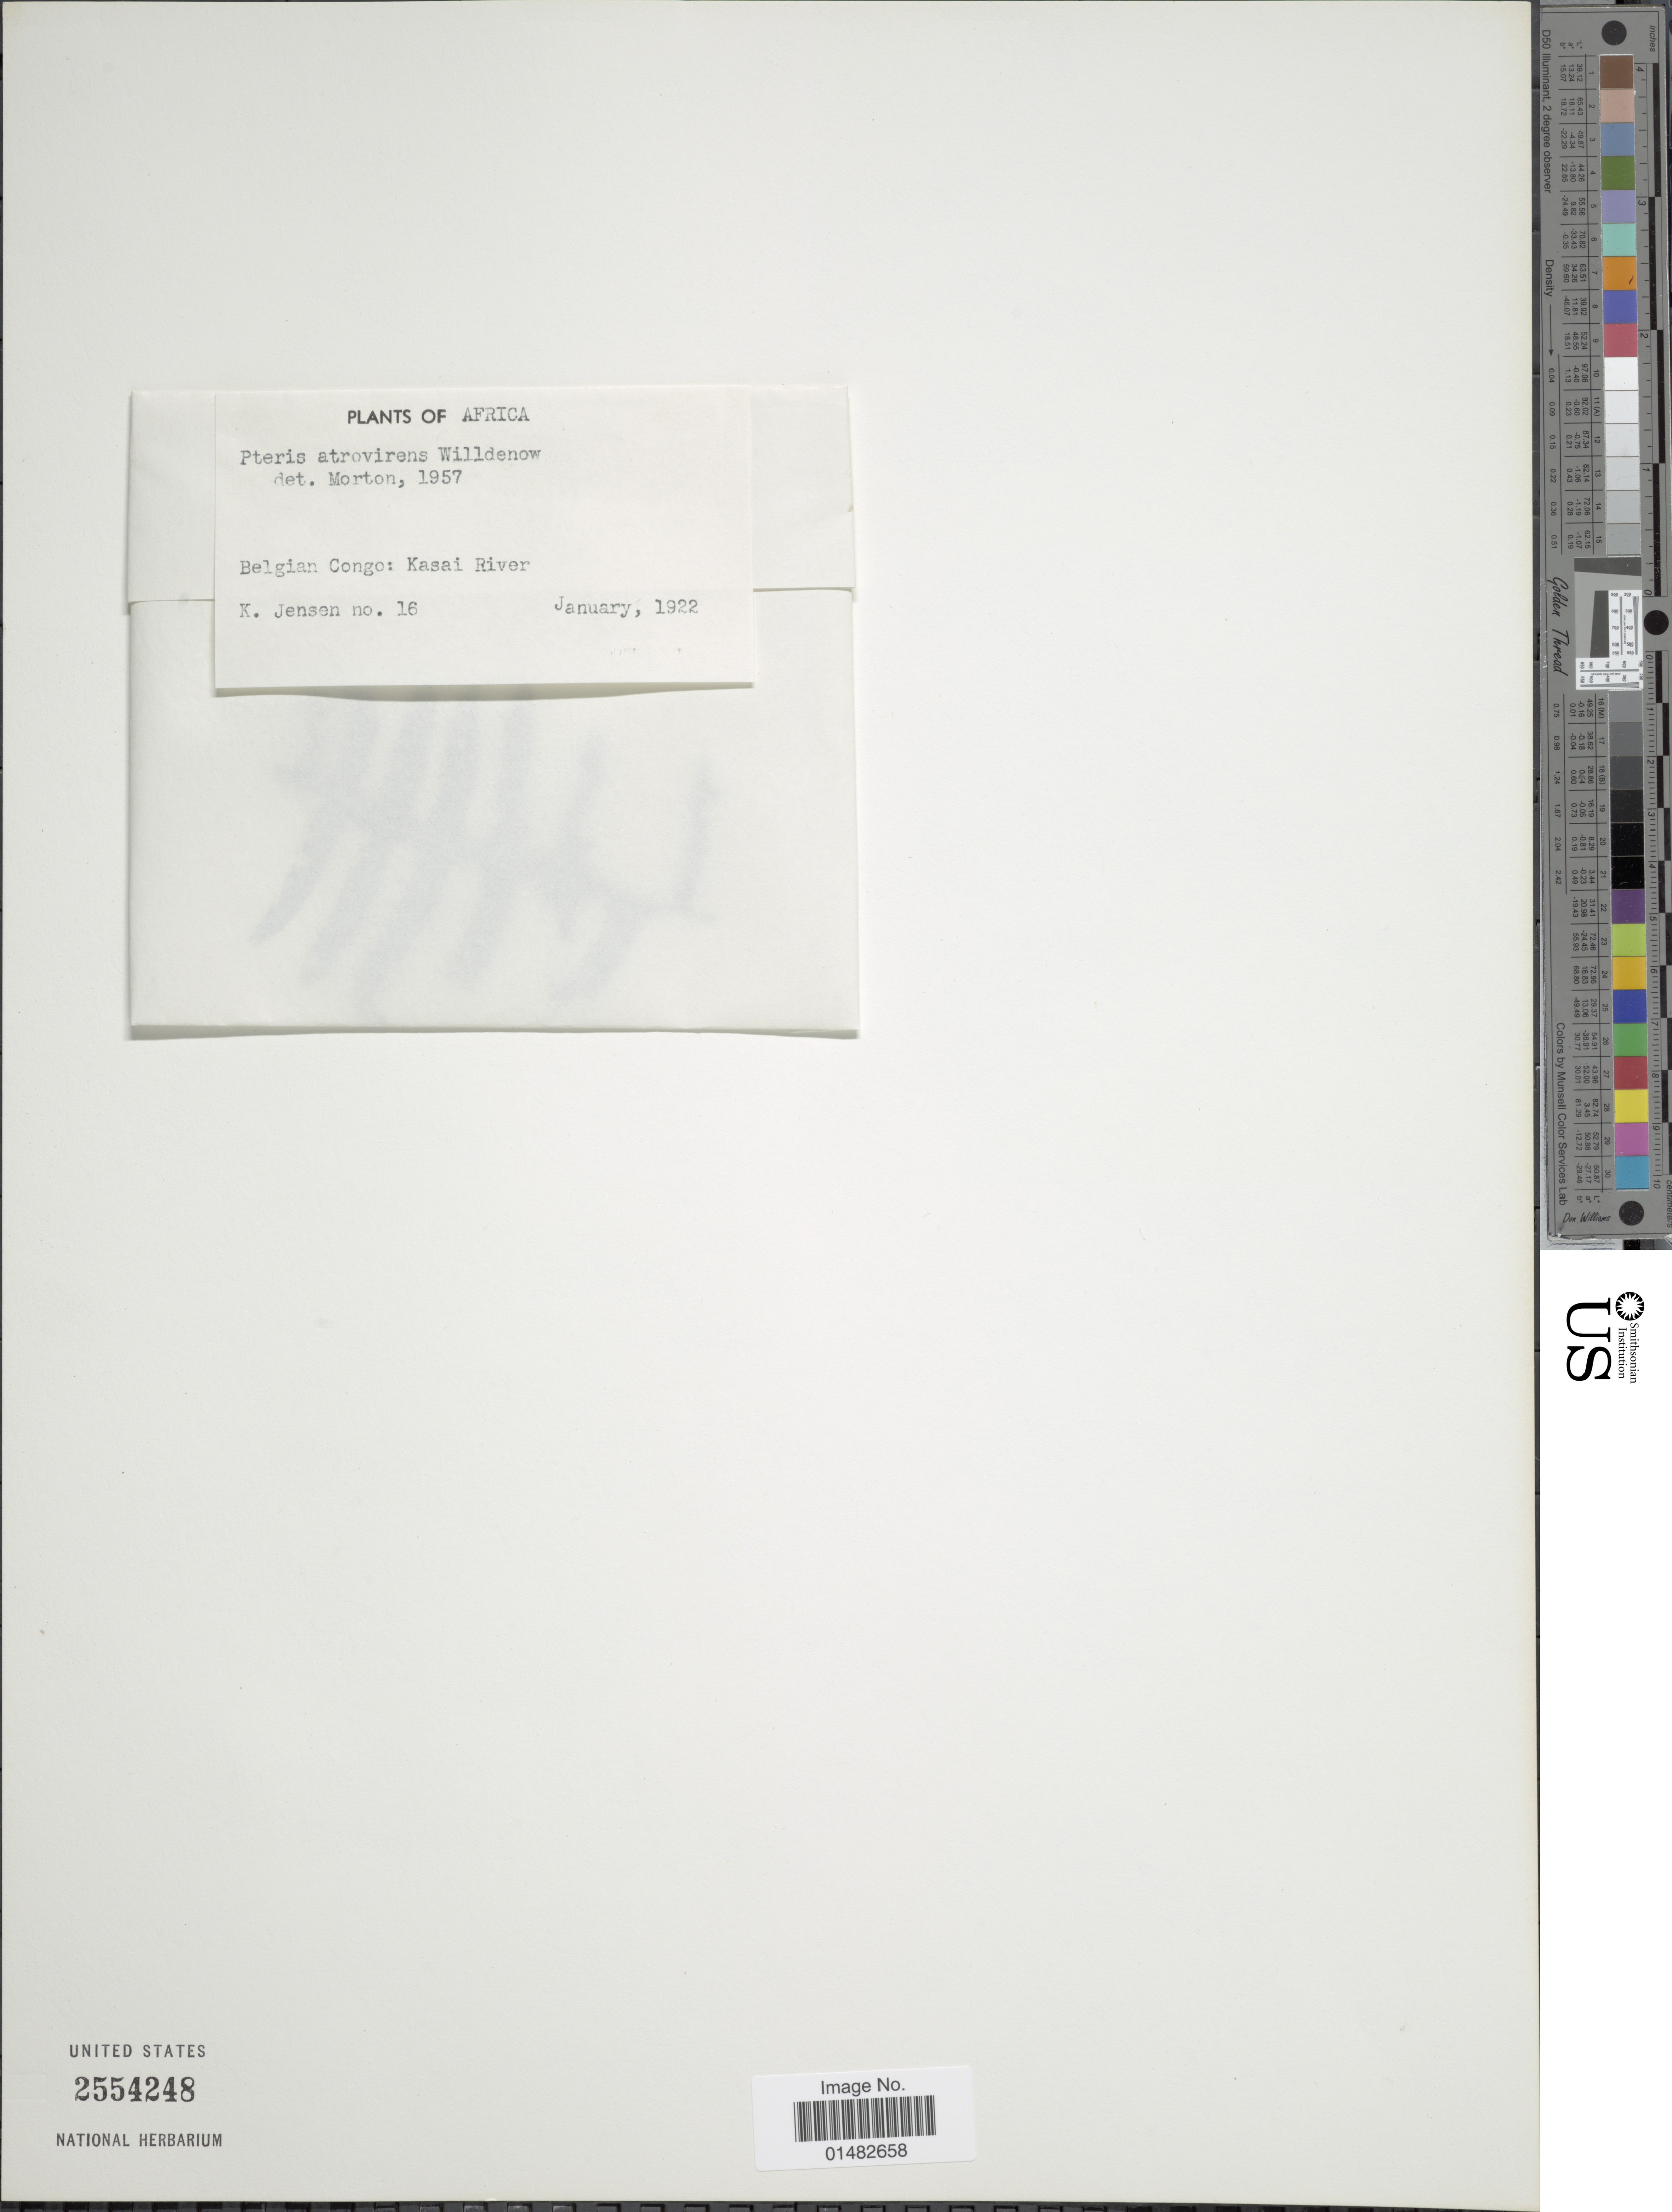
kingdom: Plantae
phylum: Tracheophyta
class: Polypodiopsida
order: Polypodiales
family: Pteridaceae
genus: Pteris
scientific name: Pteris atrovirens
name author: Willd.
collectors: K. B. Jensen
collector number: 16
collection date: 1922-01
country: Congo, Democratic Republic of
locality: Belgian Congo: Kasai River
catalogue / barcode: US 2554248